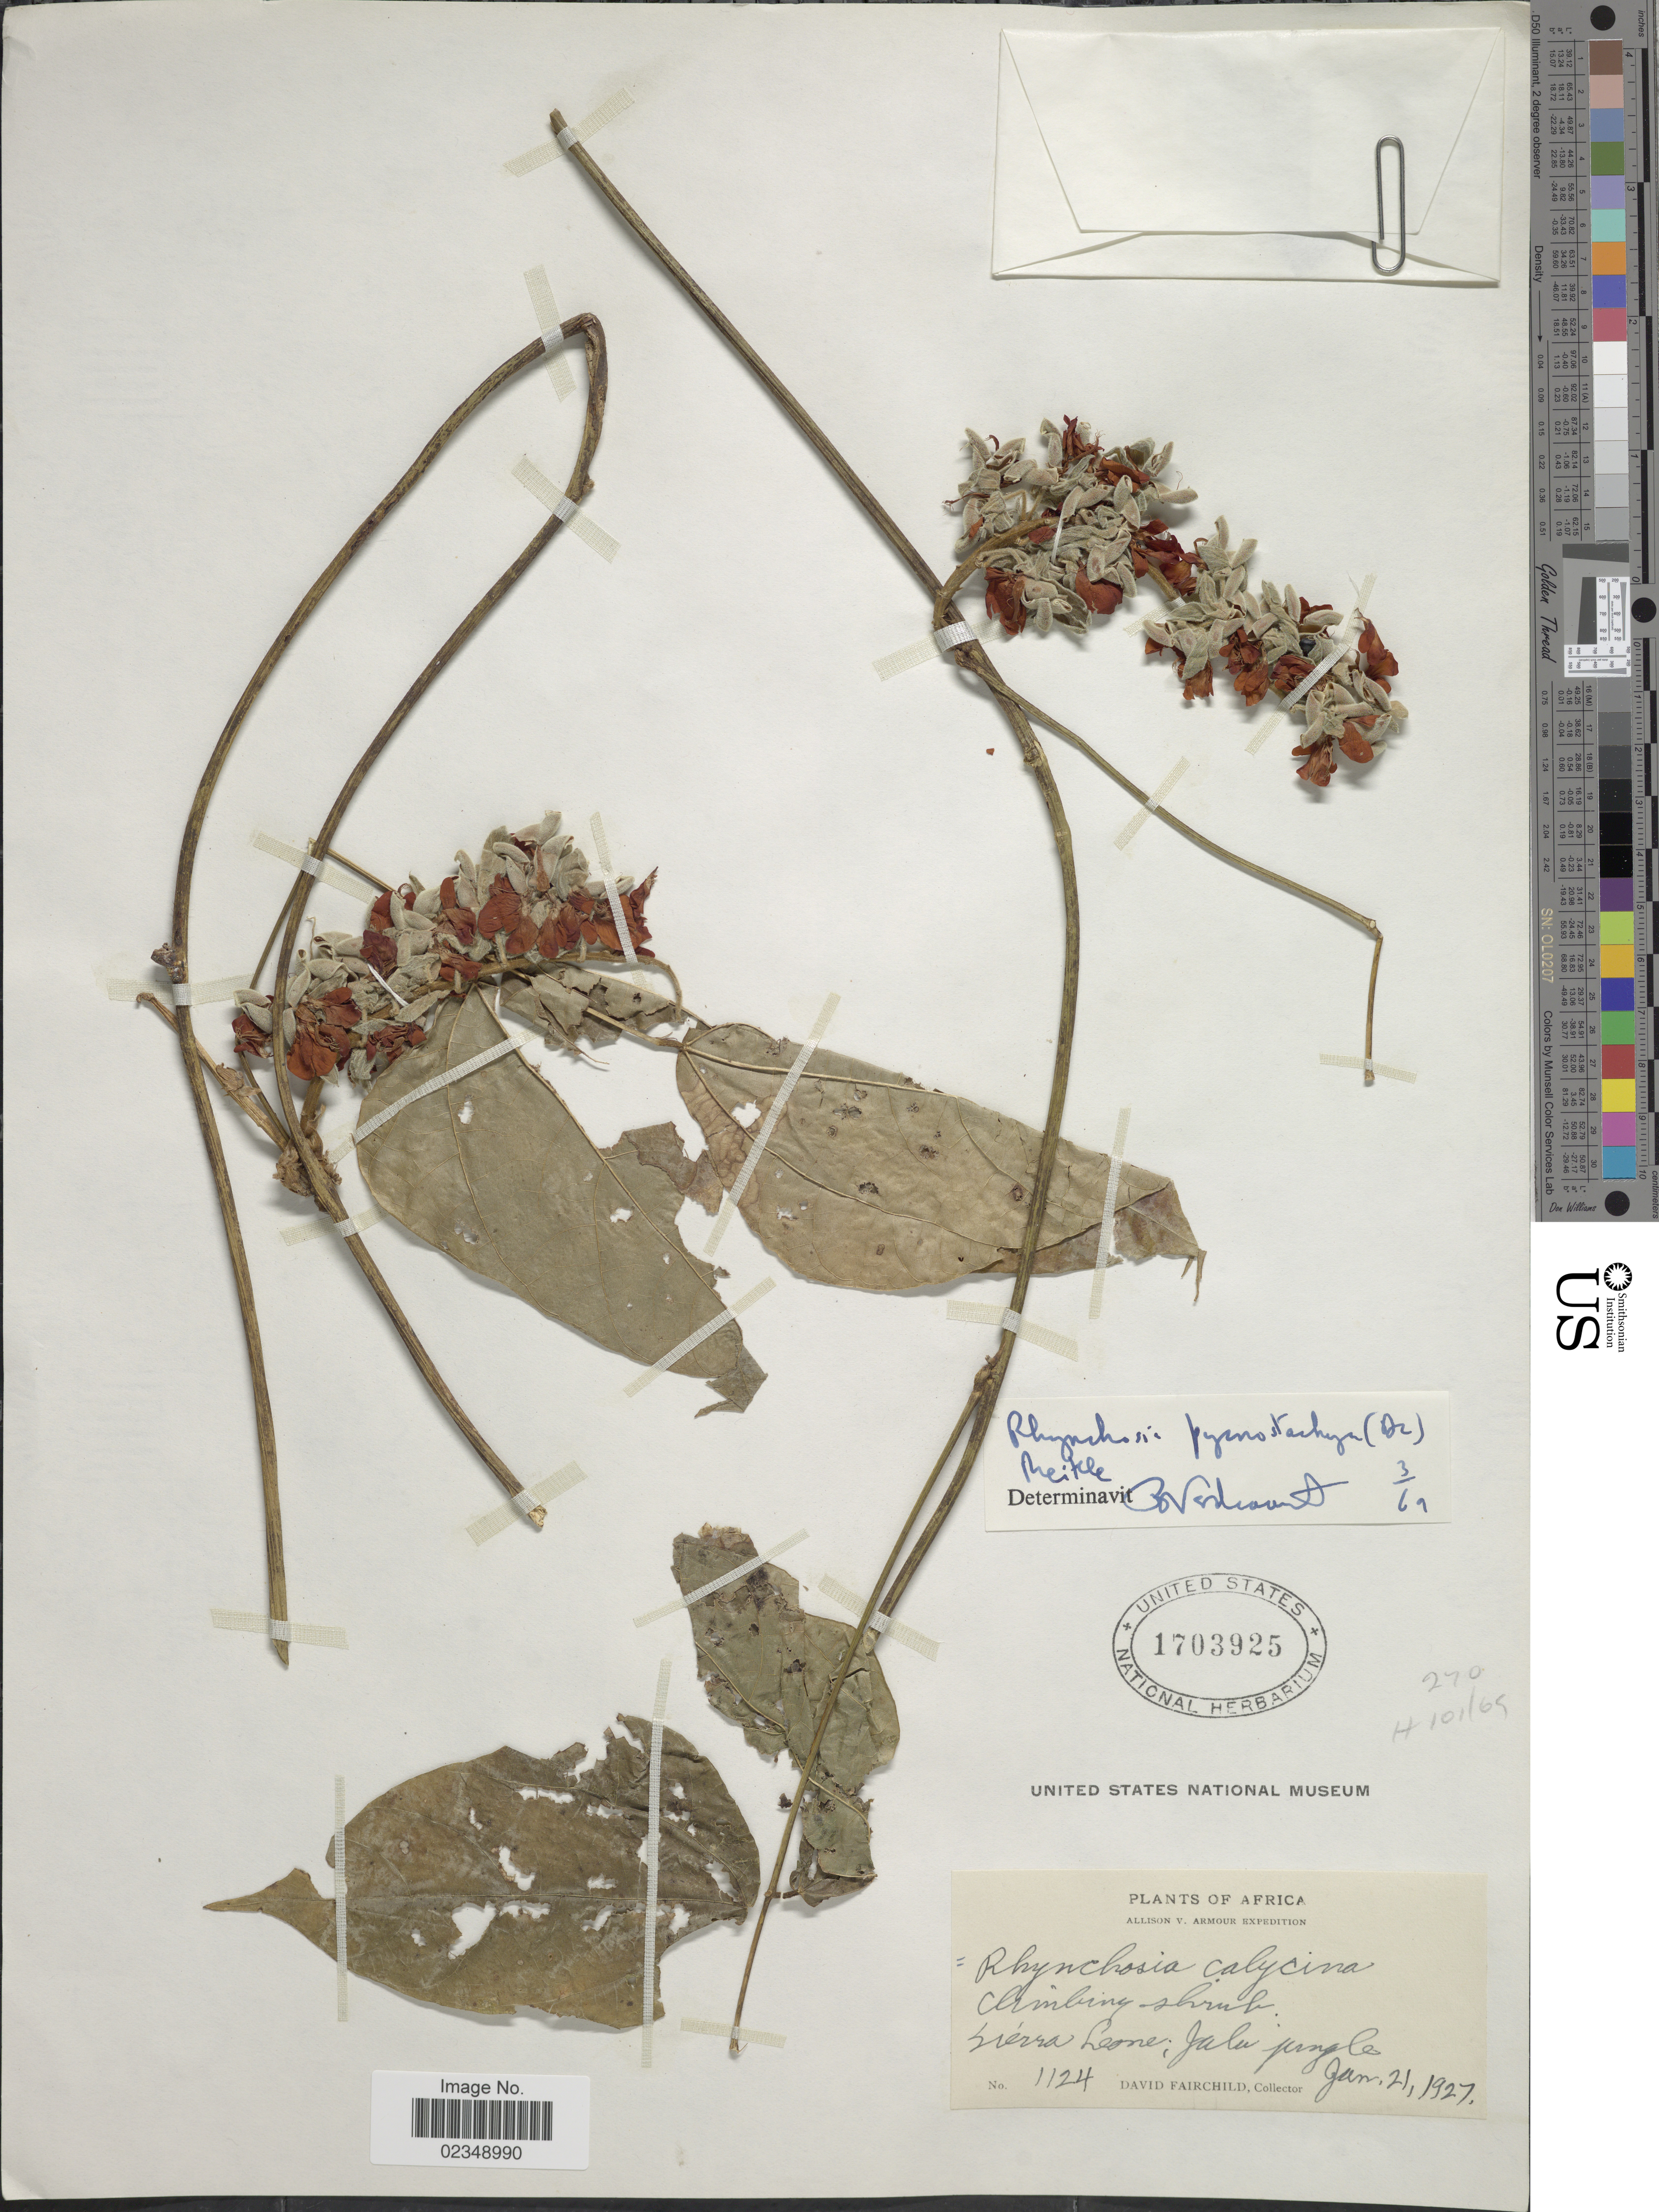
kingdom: Plantae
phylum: Tracheophyta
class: Magnoliopsida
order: Fabales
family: Fabaceae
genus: Rhynchosia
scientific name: Rhynchosia pycnostachya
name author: (DC.) Meikle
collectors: D. Fairchild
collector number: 1124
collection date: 1927-01-21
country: Sierra Leone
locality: Sierra Leone: Jalu jungle.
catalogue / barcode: US 1703925